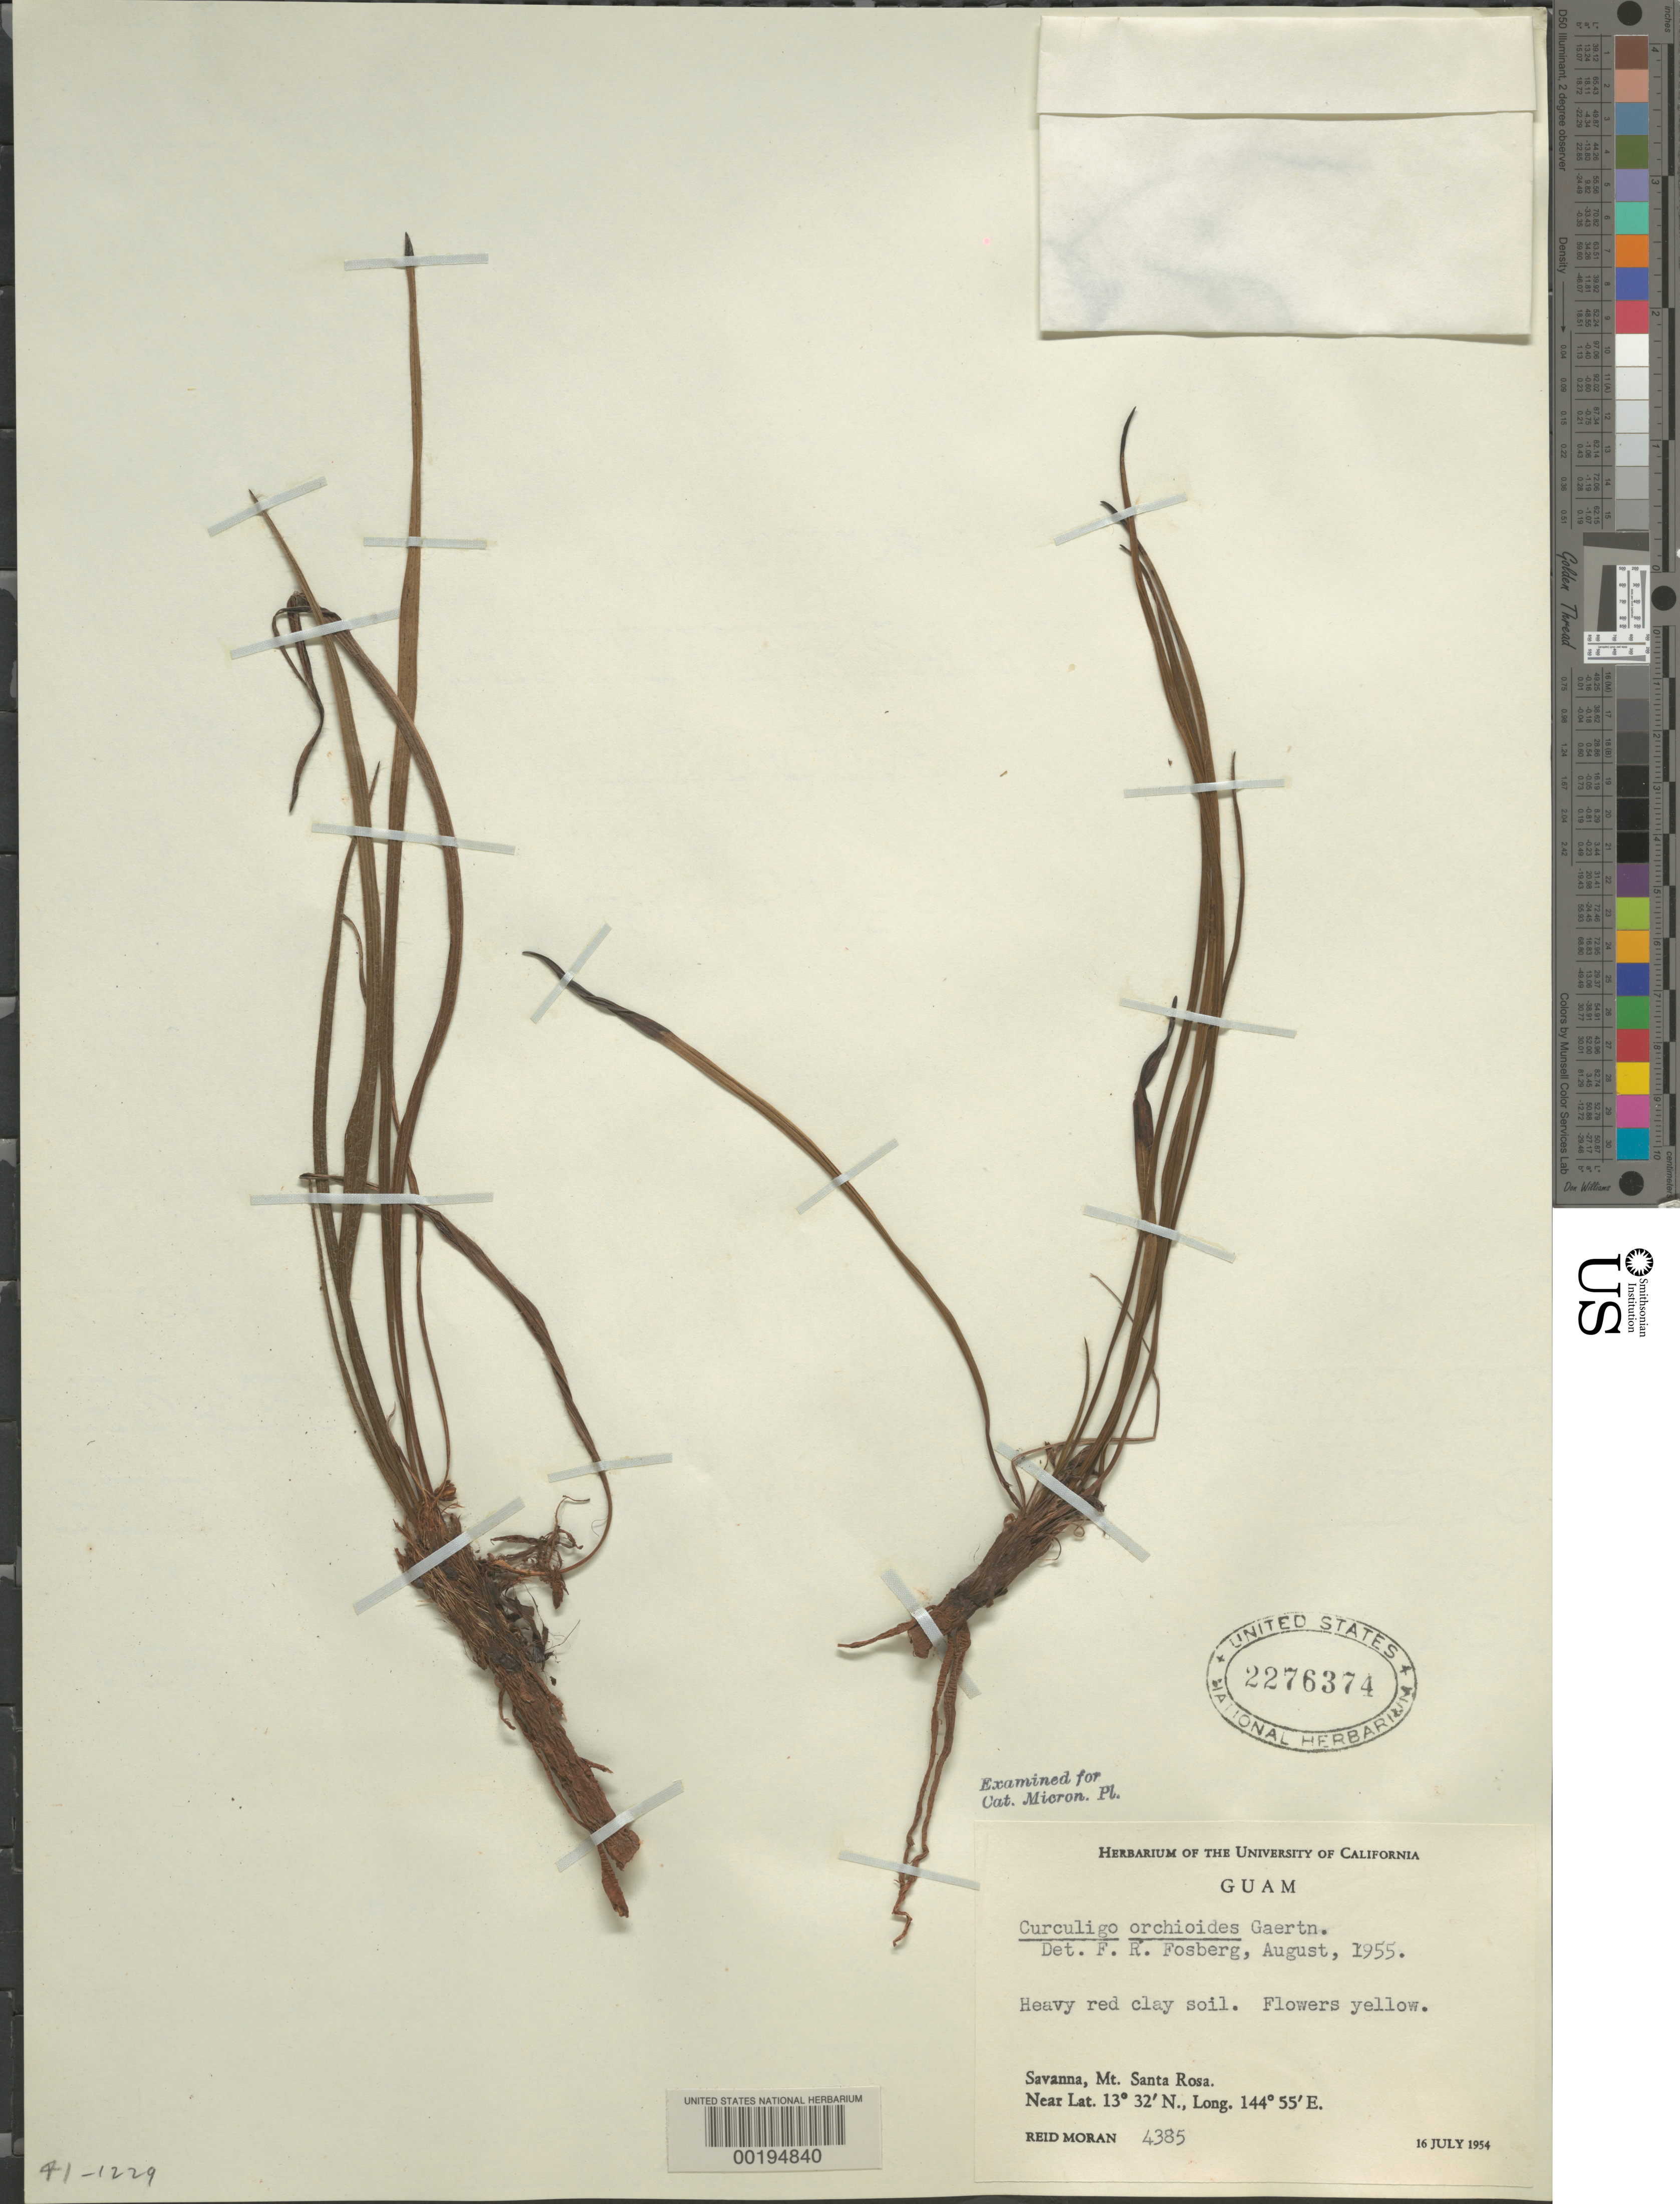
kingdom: Plantae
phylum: Tracheophyta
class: Liliopsida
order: Asparagales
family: Hypoxidaceae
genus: Curculigo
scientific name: Curculigo orchioides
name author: Gaertn.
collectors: R. V. Moran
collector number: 4385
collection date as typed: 16 Jul 1954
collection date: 1954-07-16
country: Guam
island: Guam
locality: Mt. santa rosa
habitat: Heavy red clay soil; savanna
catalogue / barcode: US 2276374